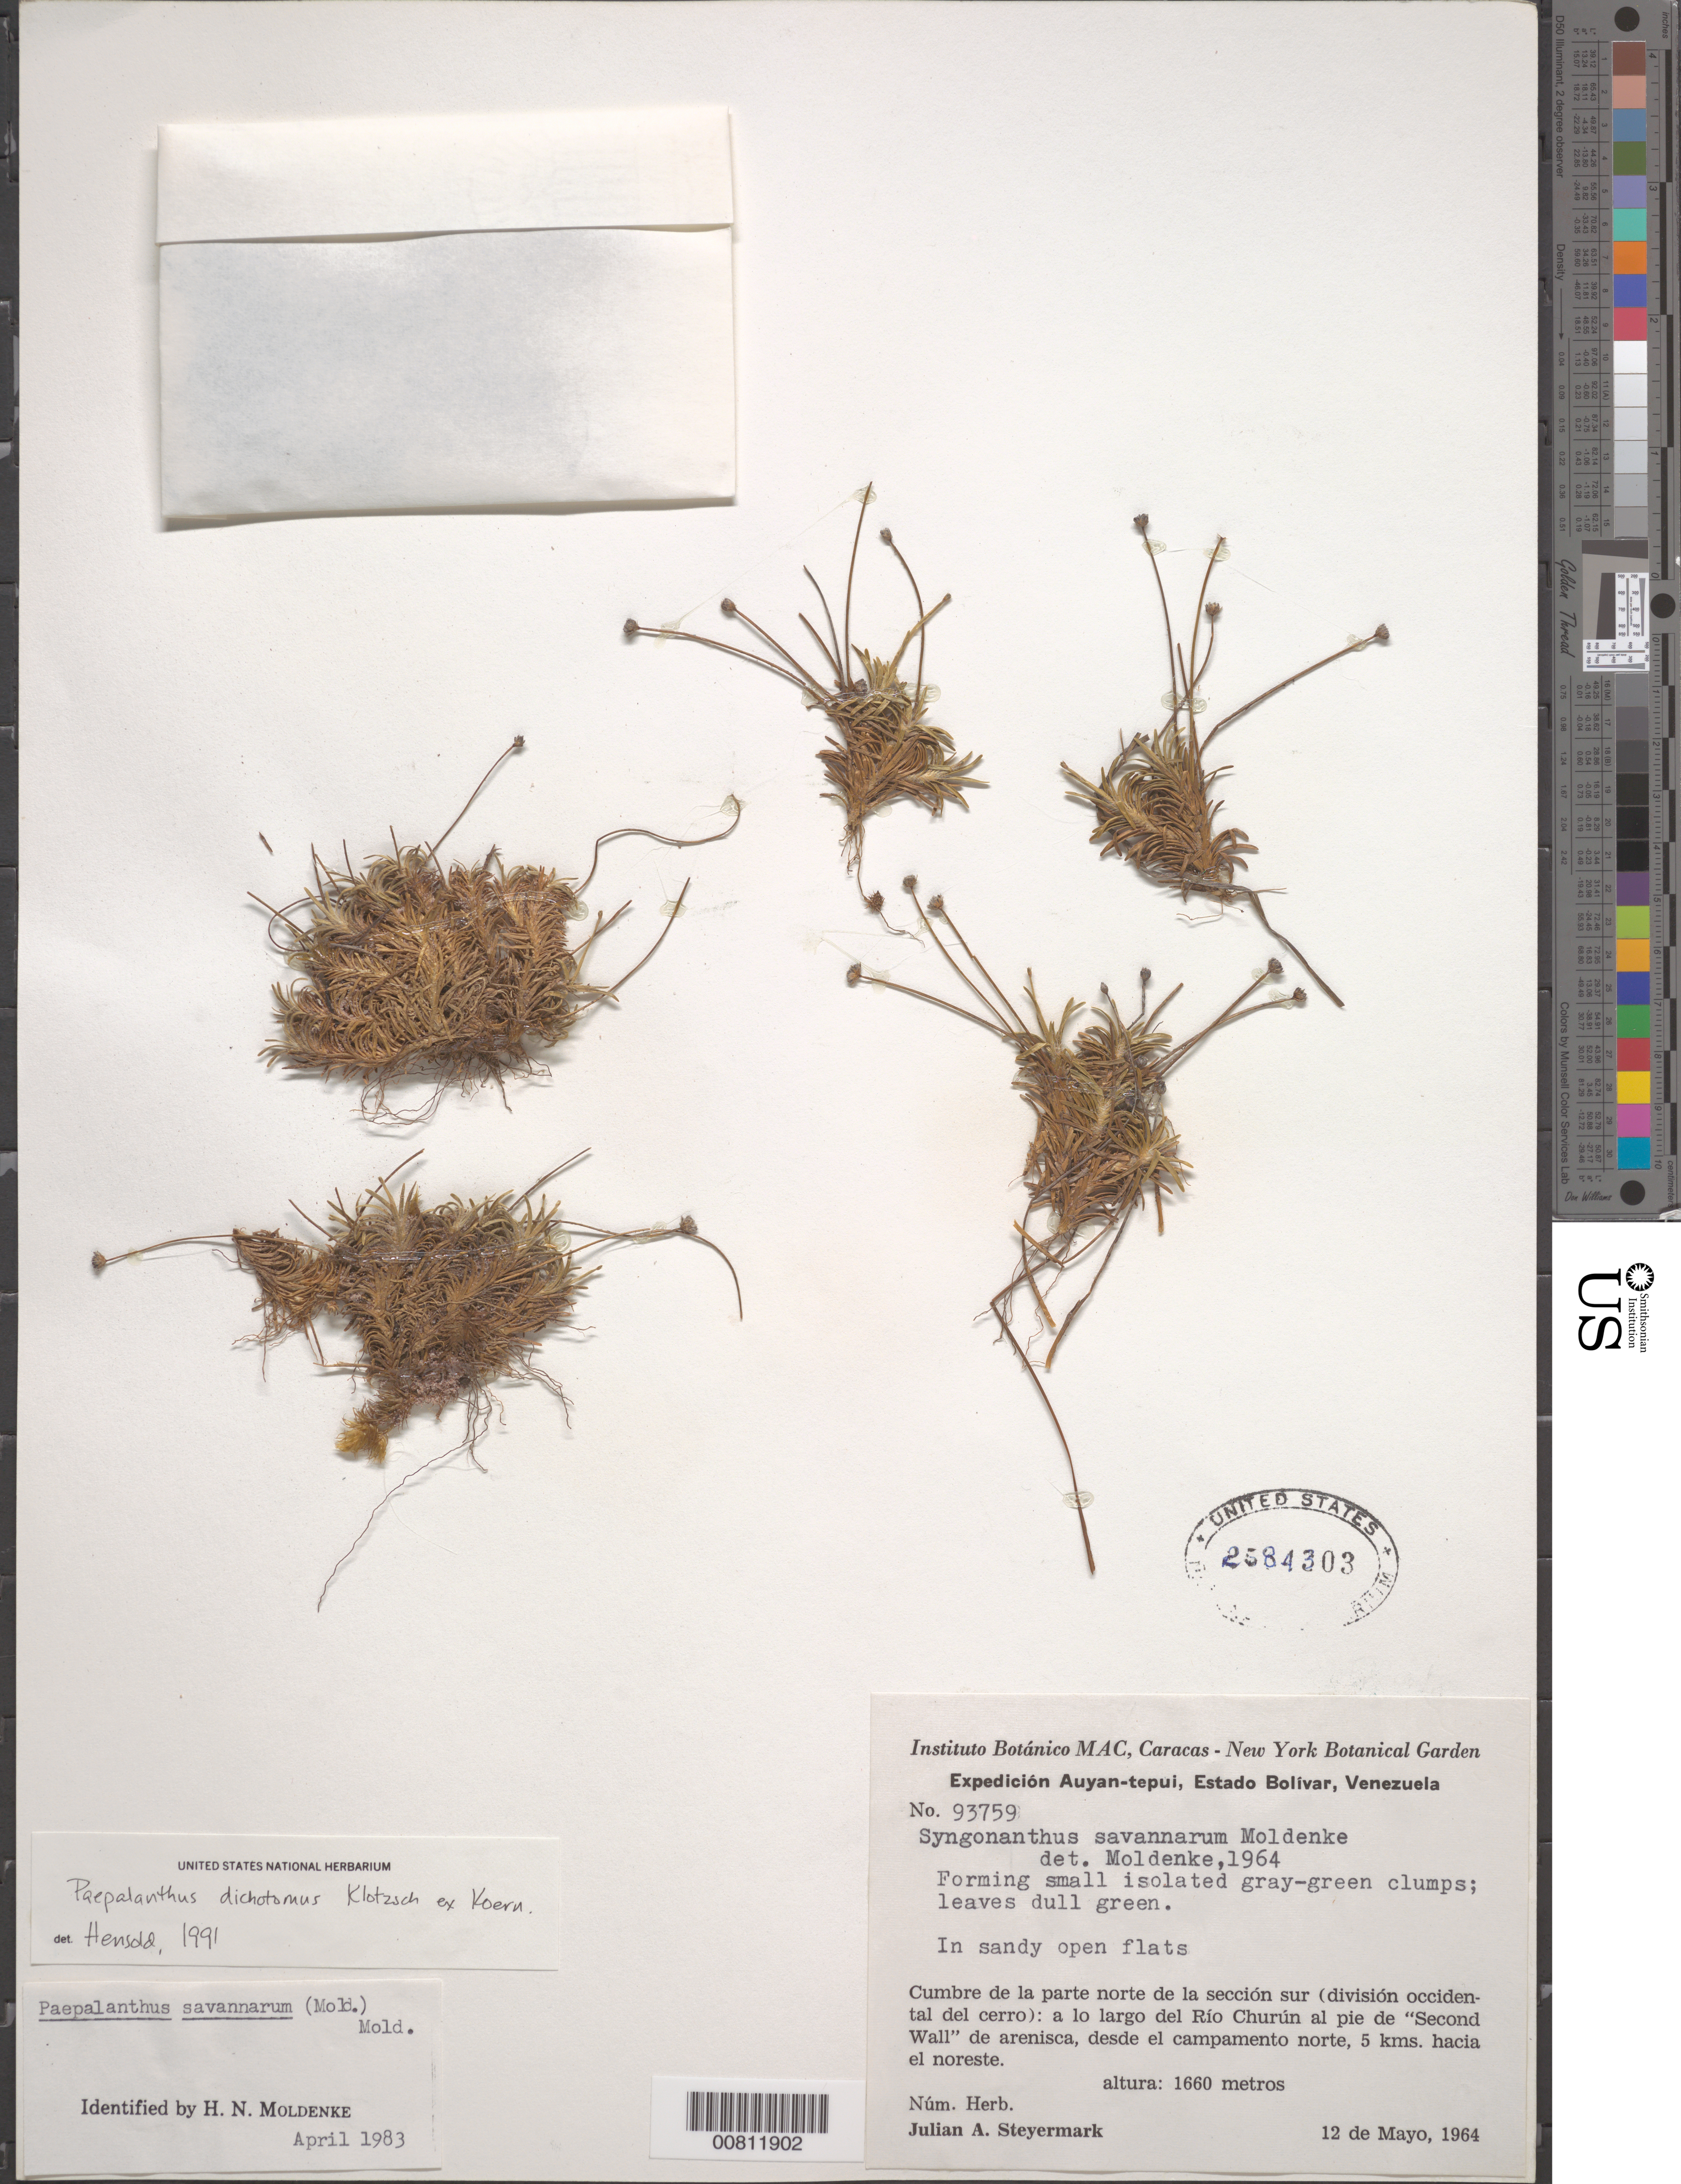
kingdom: Plantae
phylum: Tracheophyta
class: Liliopsida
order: Poales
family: Eriocaulaceae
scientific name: Giuliettia dichotoma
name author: (Klotzsch ex Körn.) Andrino & Sano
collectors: J. Steyermark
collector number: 93759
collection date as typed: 12-May-64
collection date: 1964-05-12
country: Venezuela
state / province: Bolívar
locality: Auyan-tepuí, Río Churún, de la parte norte de la sección sur (división occidental del cerro); a lo largo del Río Churún al pie de "Second Wall" desde el campamento norte, 5 km hacia el noreste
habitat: Sandy open flats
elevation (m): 1660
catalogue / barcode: US 2584303